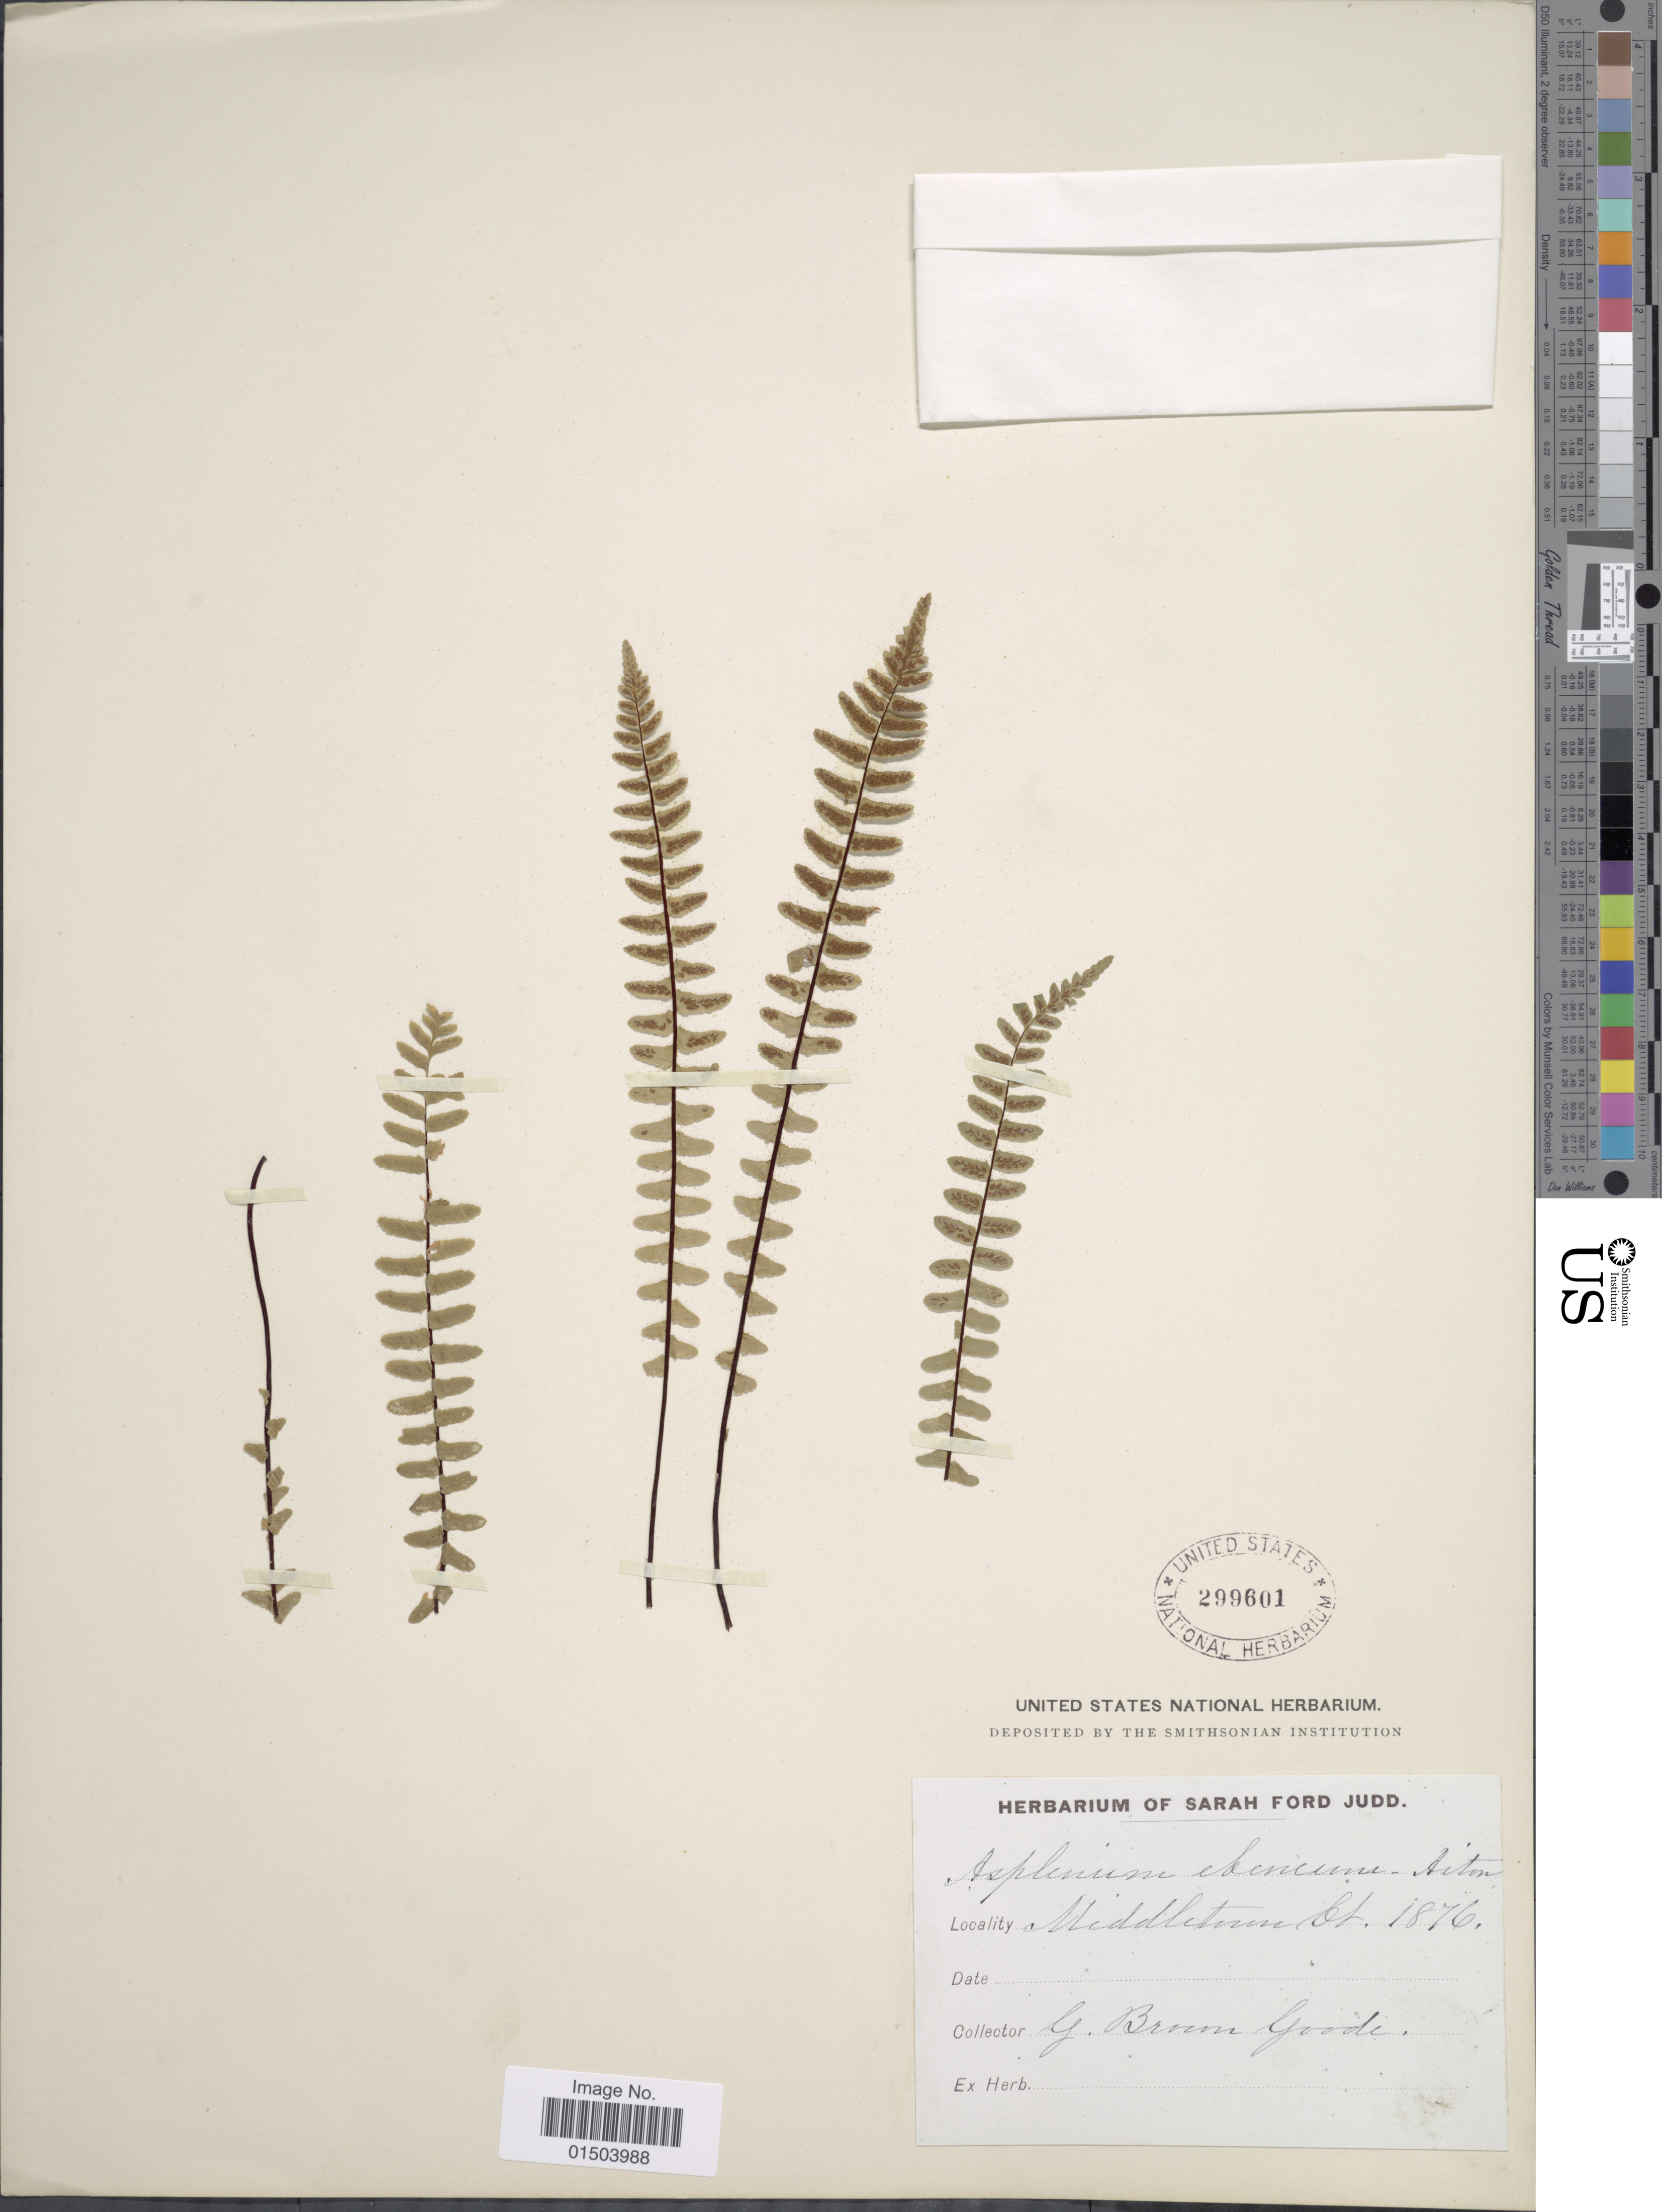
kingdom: Plantae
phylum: Tracheophyta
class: Polypodiopsida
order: Polypodiales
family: Aspleniaceae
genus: Asplenium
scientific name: Asplenium platyneuron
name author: (L.) Britton, Stearns & Poggenb.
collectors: Goode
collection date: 1876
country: United States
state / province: Vermont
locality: Middletown.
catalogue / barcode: US 299601